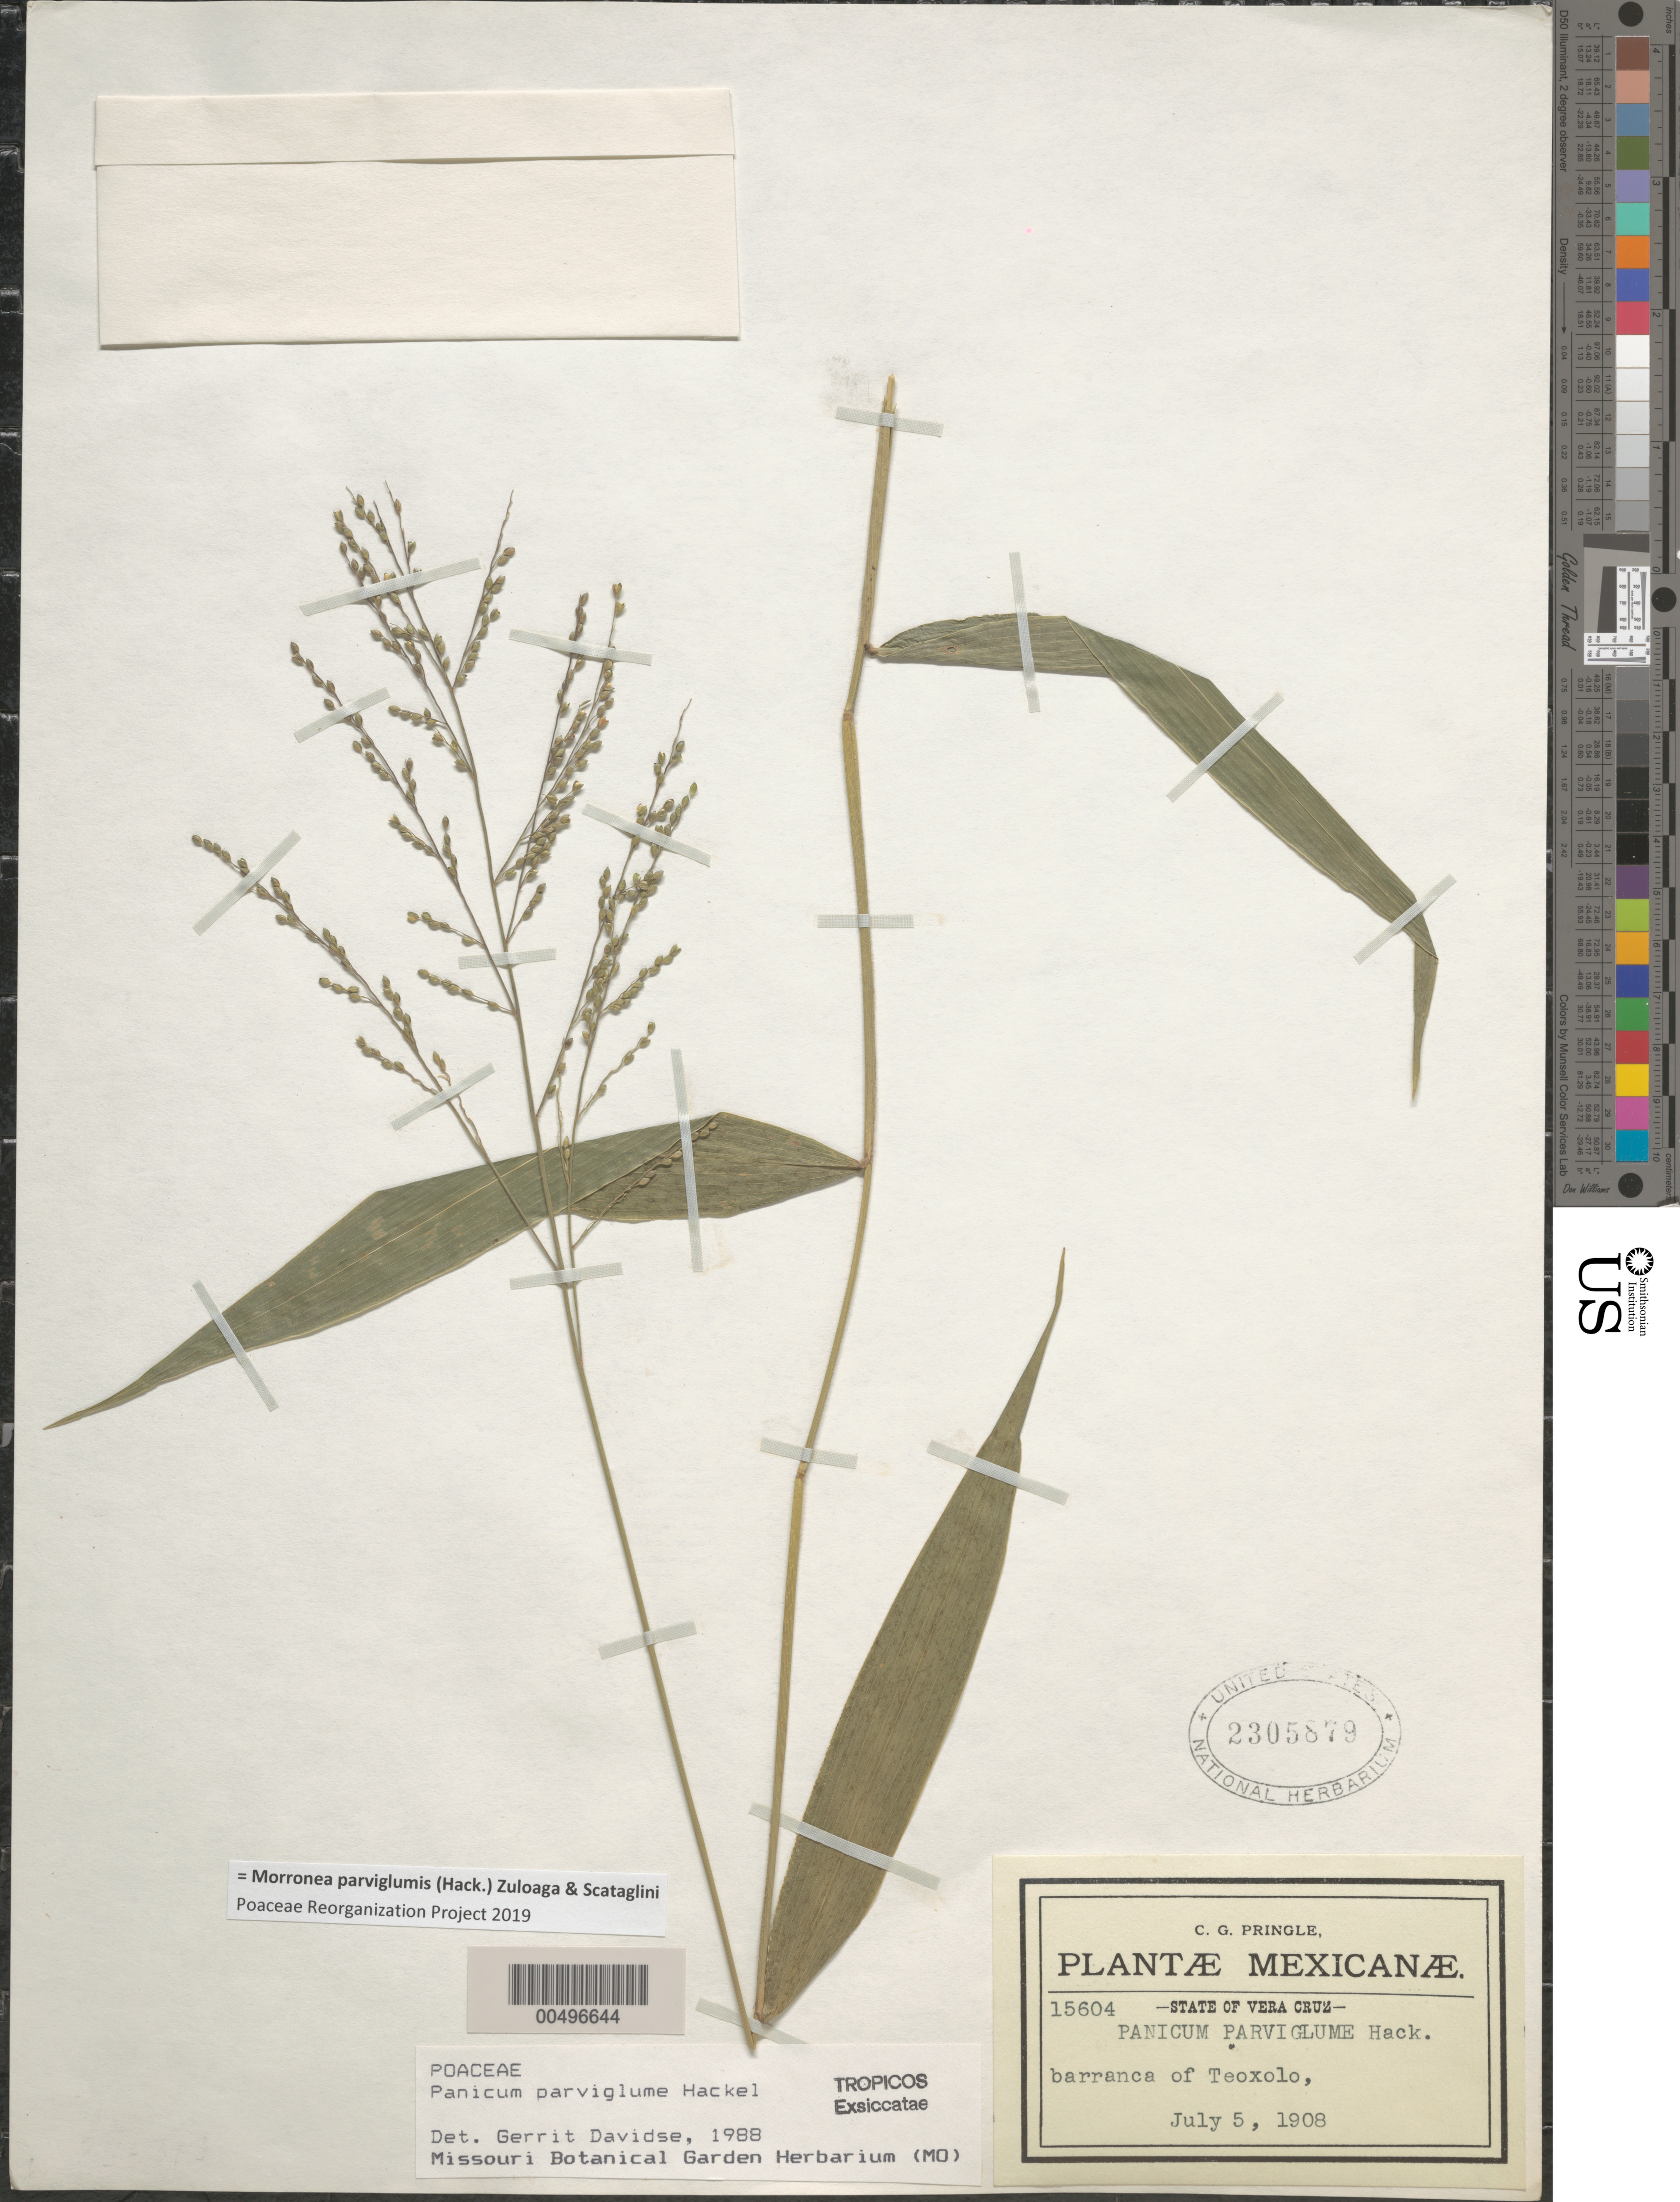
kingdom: Plantae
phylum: Tracheophyta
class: Liliopsida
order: Poales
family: Poaceae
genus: Morronea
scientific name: Morronea parviglumis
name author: (Hack.) Zuloaga & Scataglini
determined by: Poaceae Reorganization Project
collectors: C. G. Pringle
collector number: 15604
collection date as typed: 5 Jul 1908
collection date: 1908-07-05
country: Mexico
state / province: Veracruz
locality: Barranca of Teoxolo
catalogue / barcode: US 2305879